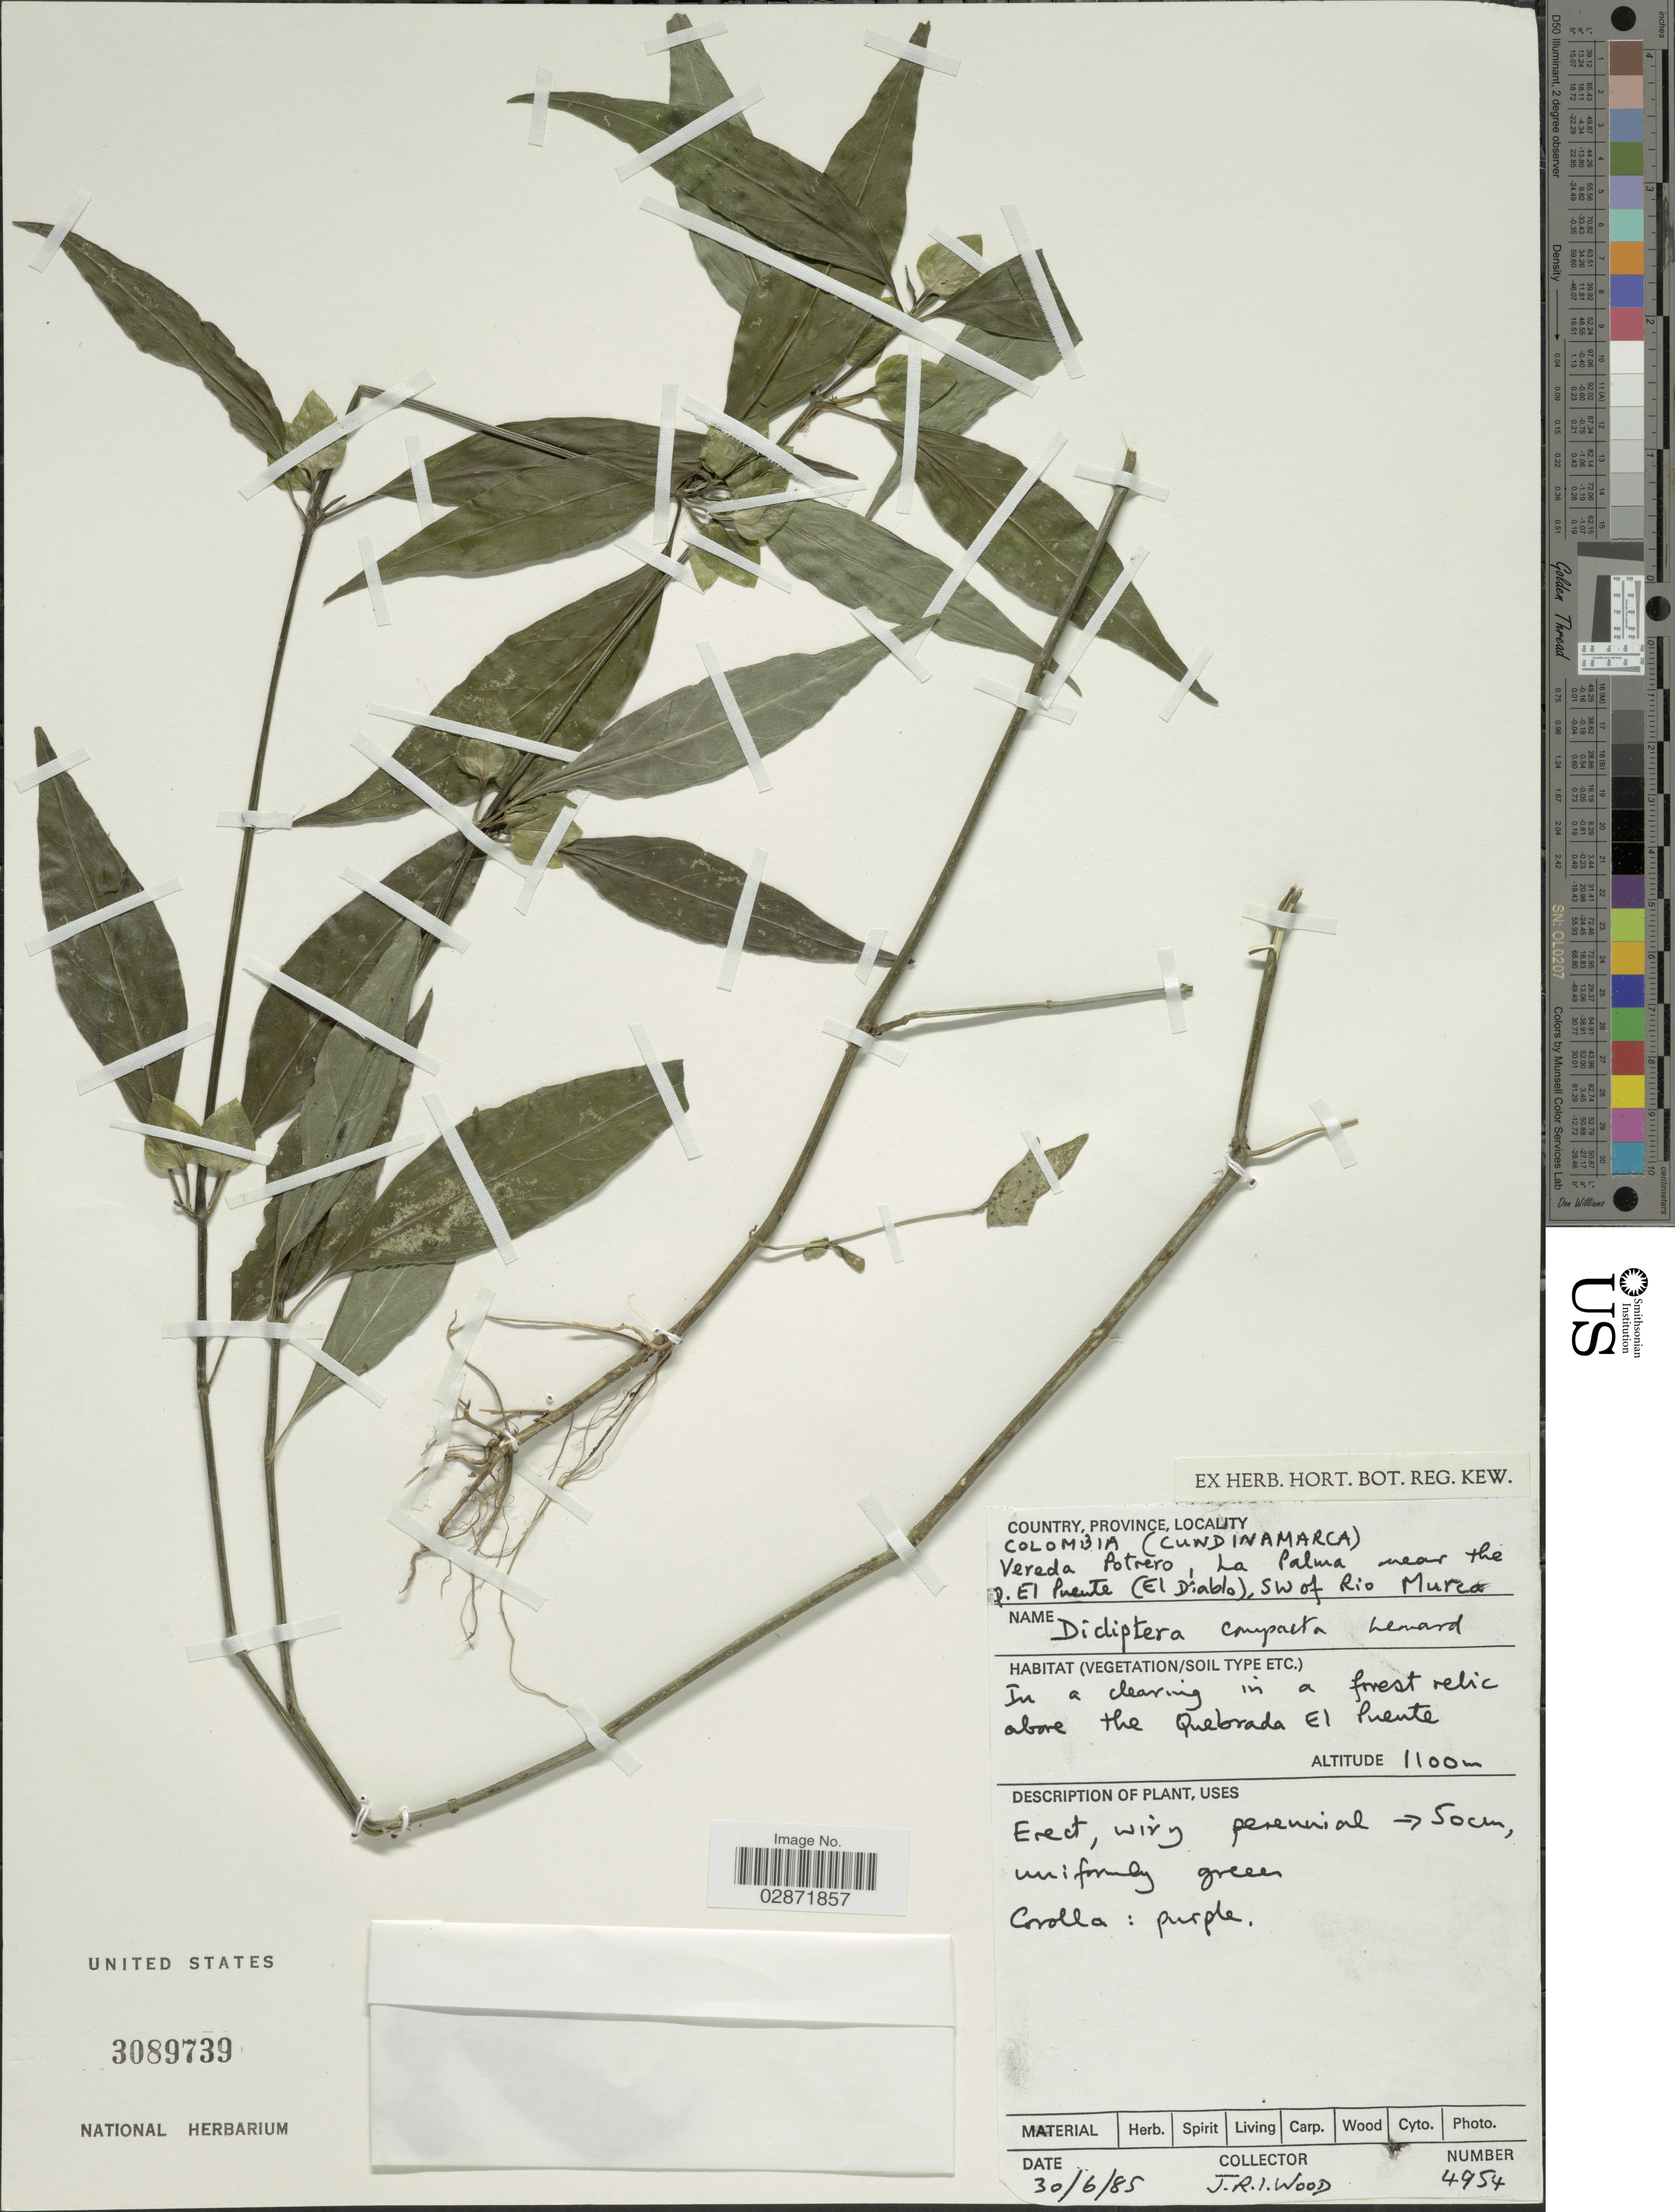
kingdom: Plantae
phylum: Tracheophyta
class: Magnoliopsida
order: Lamiales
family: Acanthaceae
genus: Dicliptera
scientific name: Dicliptera compacta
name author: Leonard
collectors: J. R. I. Wood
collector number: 4954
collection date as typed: Transcribed d/m/y: 30/6/85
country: Colombia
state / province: Cundinamarca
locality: Vereda Potrero, La Palma near the El Puente (El Diablo), SW of Rio Murca, above the Quebrada El Puente.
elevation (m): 1100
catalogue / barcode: US 3089739